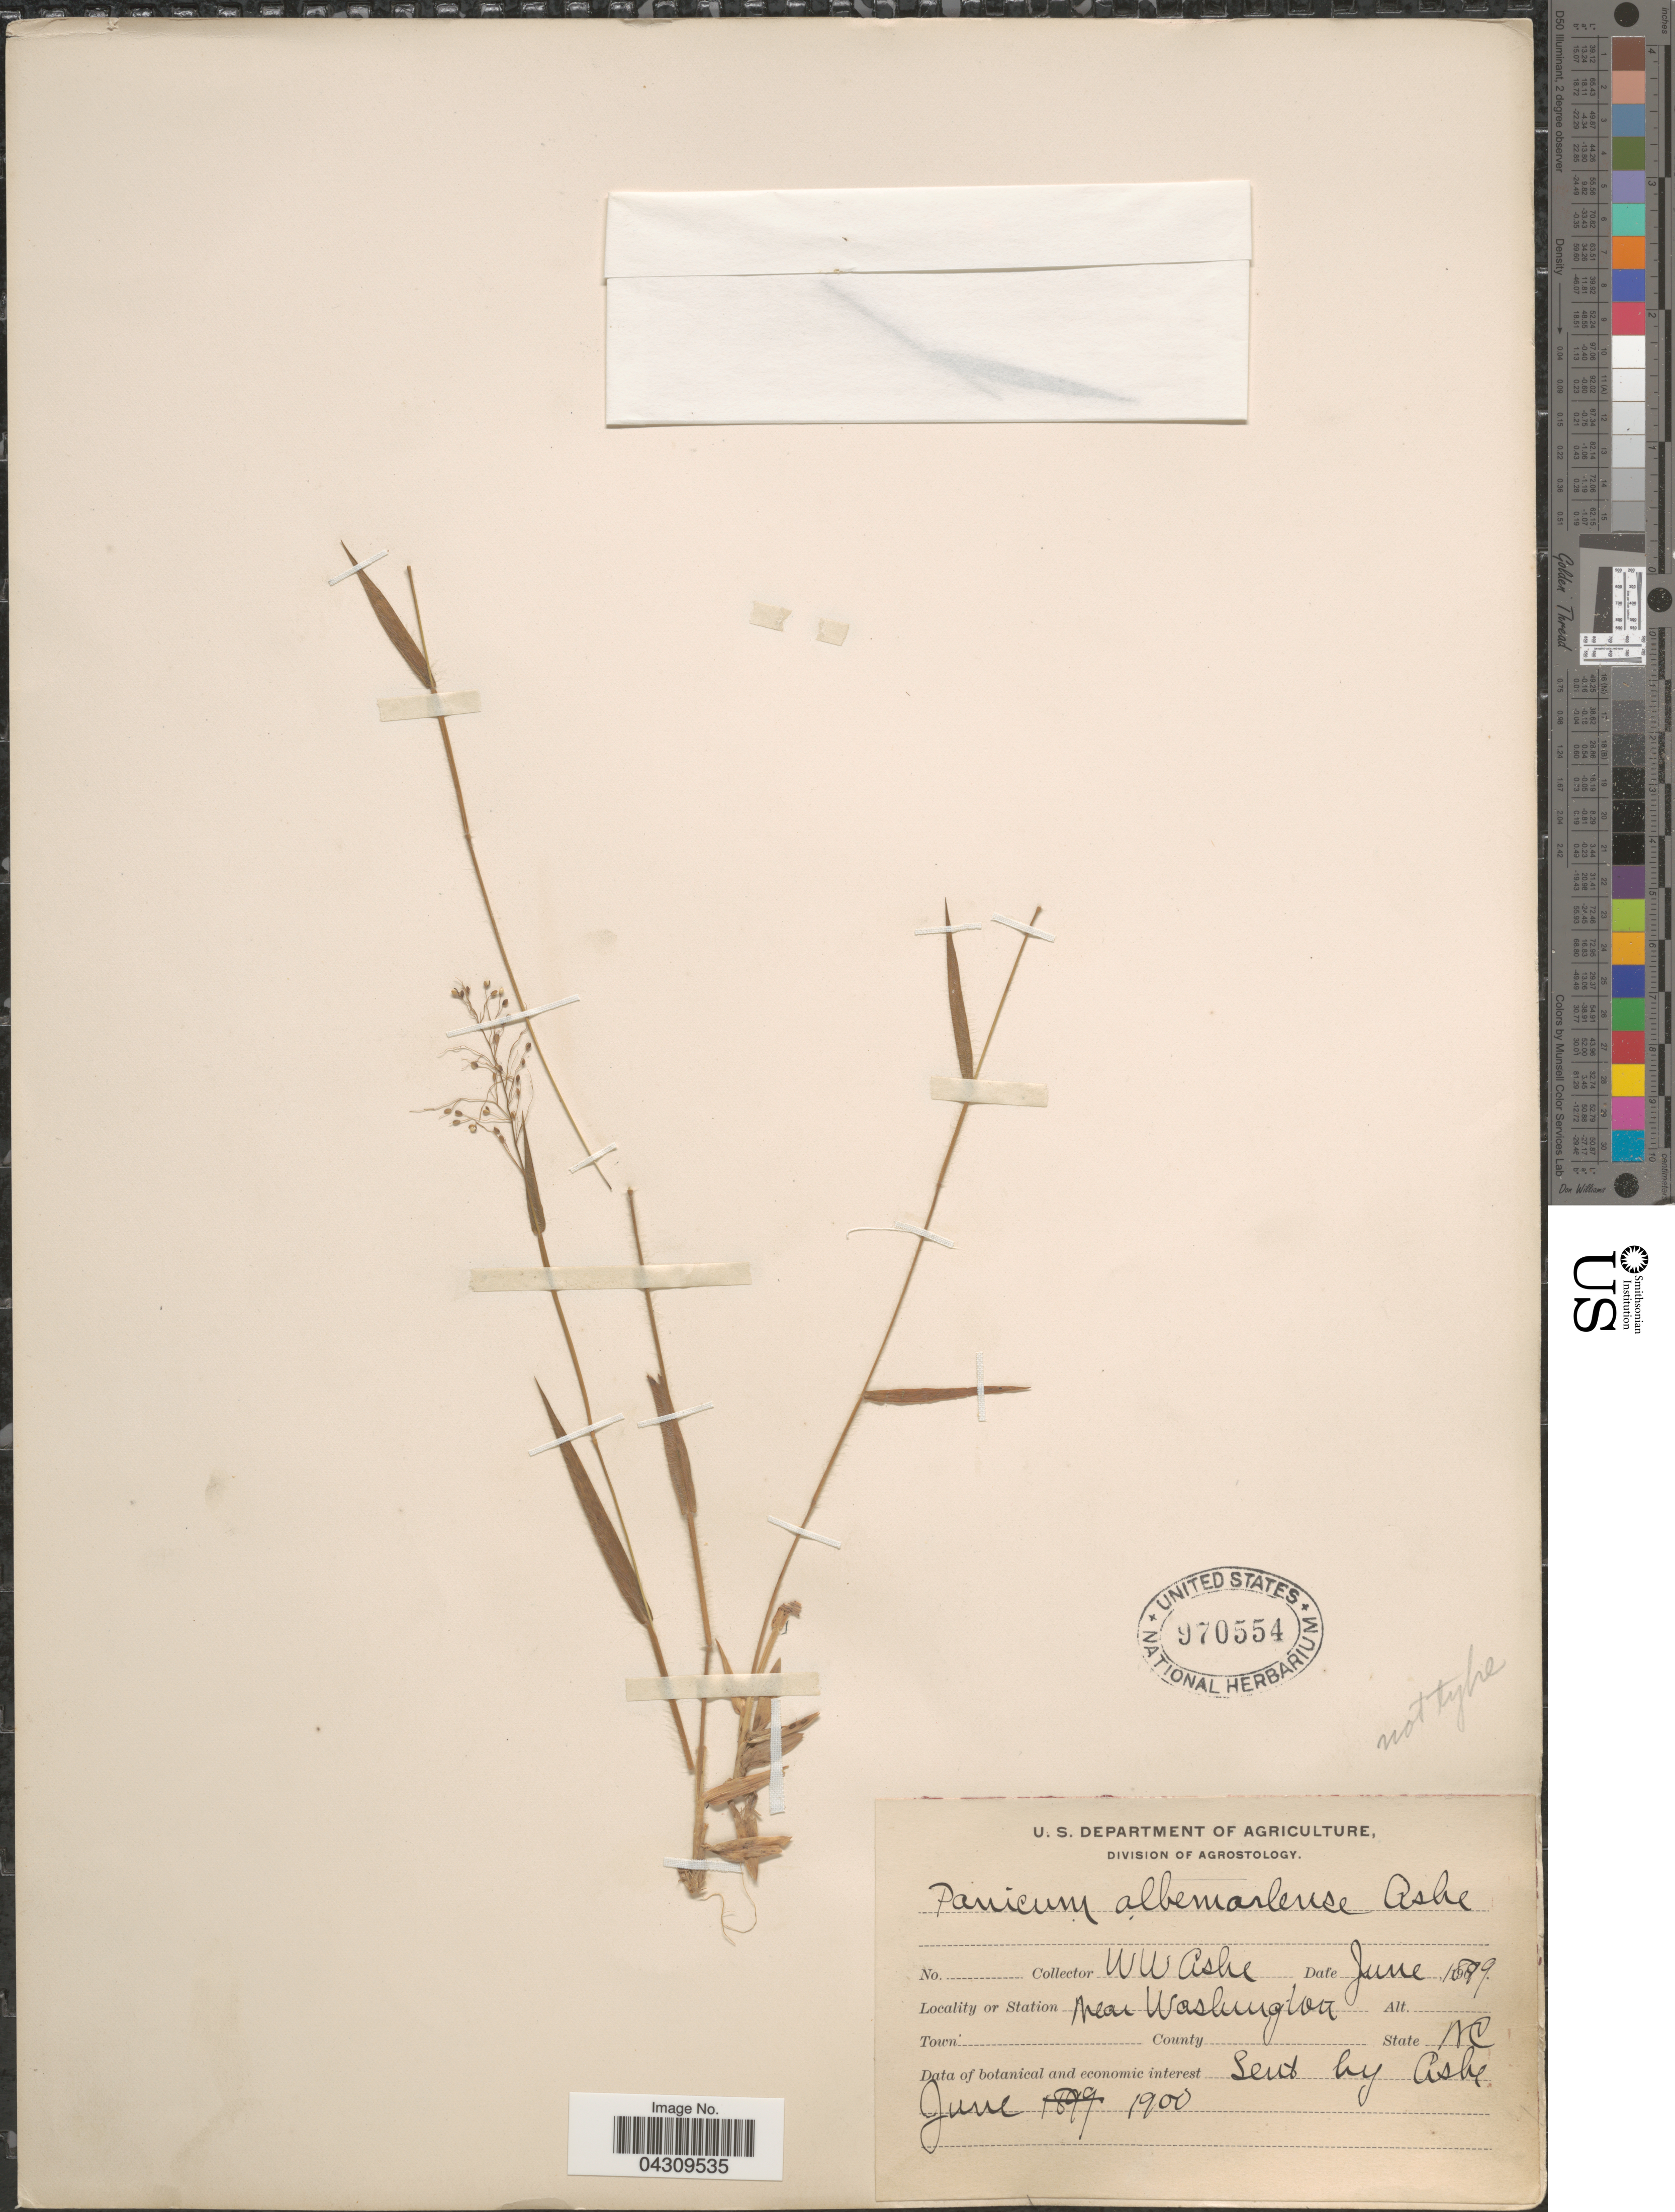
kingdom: Plantae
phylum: Tracheophyta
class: Liliopsida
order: Poales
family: Poaceae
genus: Dichanthelium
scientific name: Dichanthelium acuminatum var. acuminatum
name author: (Sw.) Gould & C.A. Clark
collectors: W. W. Ashe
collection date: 1899-06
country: United States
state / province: North Carolina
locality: Near Washington.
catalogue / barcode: US 970554